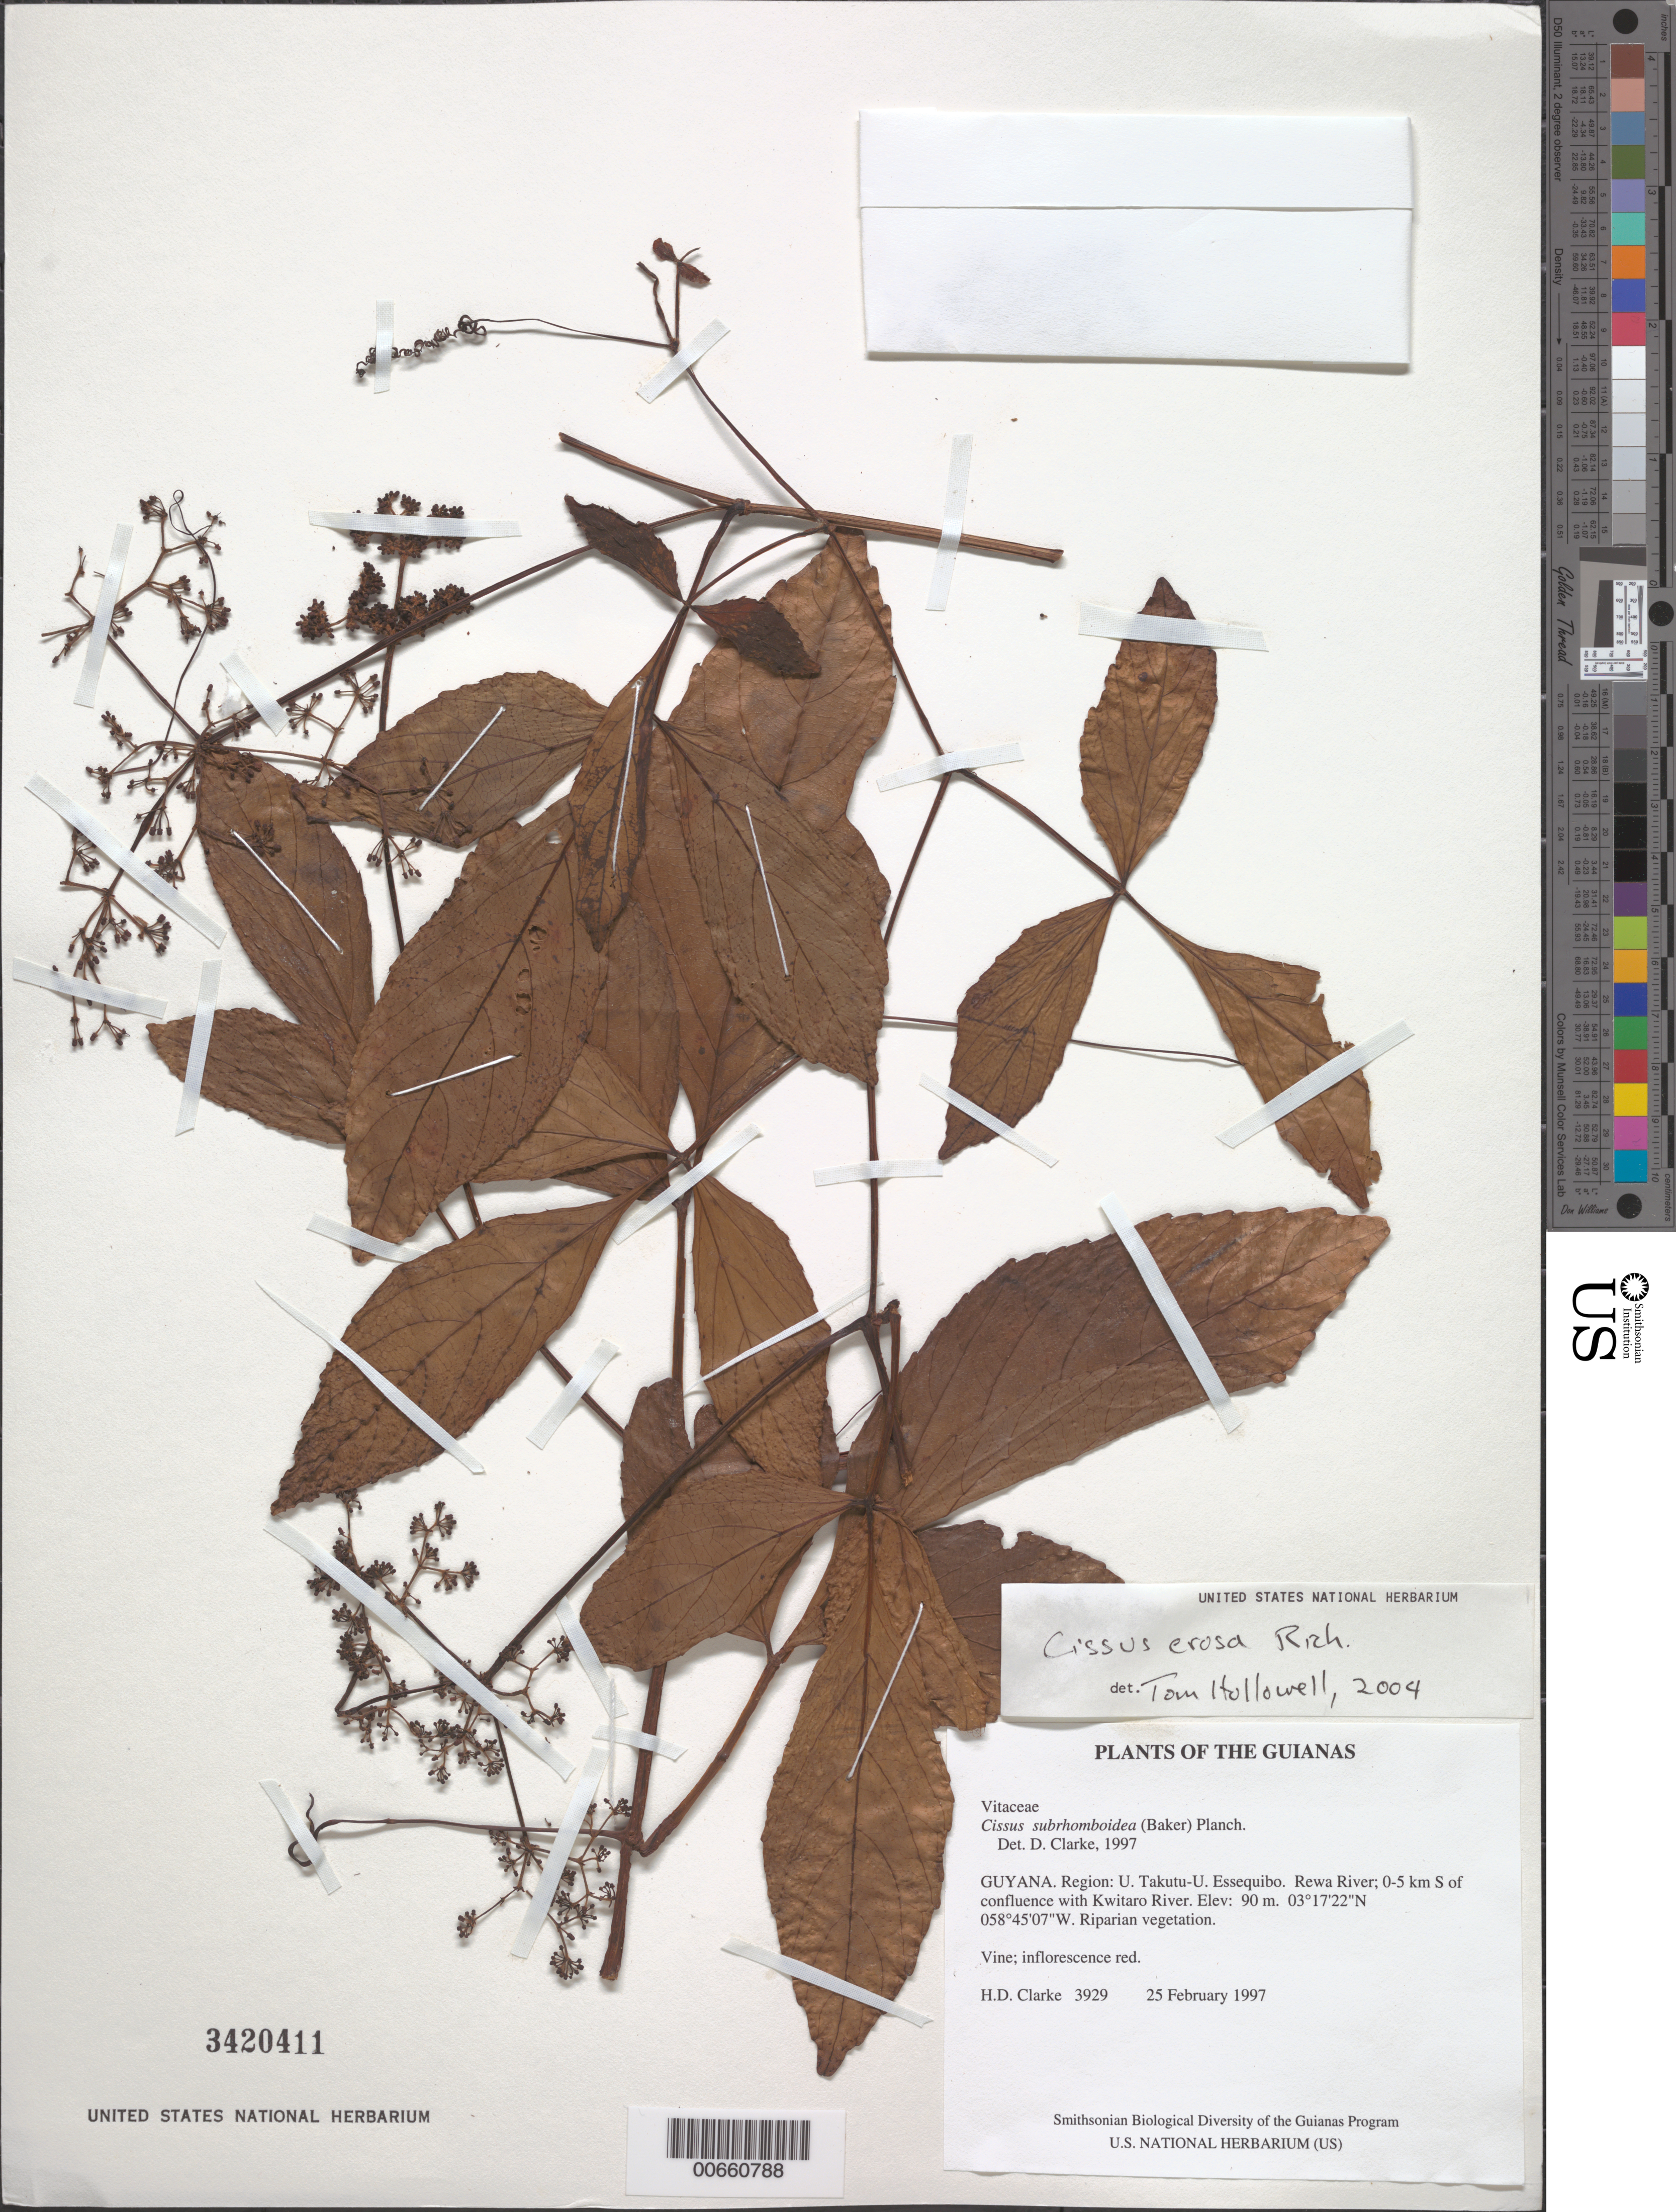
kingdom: Plantae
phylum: Tracheophyta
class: Magnoliopsida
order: Vitales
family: Vitaceae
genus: Cissus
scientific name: Cissus erosa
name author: Rich.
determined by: Lombardi, Julio A.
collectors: H. D. Clarke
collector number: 3929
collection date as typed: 25 February 1997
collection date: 1997-02-25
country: Guyana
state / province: U. Takutu-U. Essequibo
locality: Rewa River; 0-5 km S of confluence with Kwitaro River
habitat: Riparian vegetation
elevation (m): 90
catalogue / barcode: US 3420411